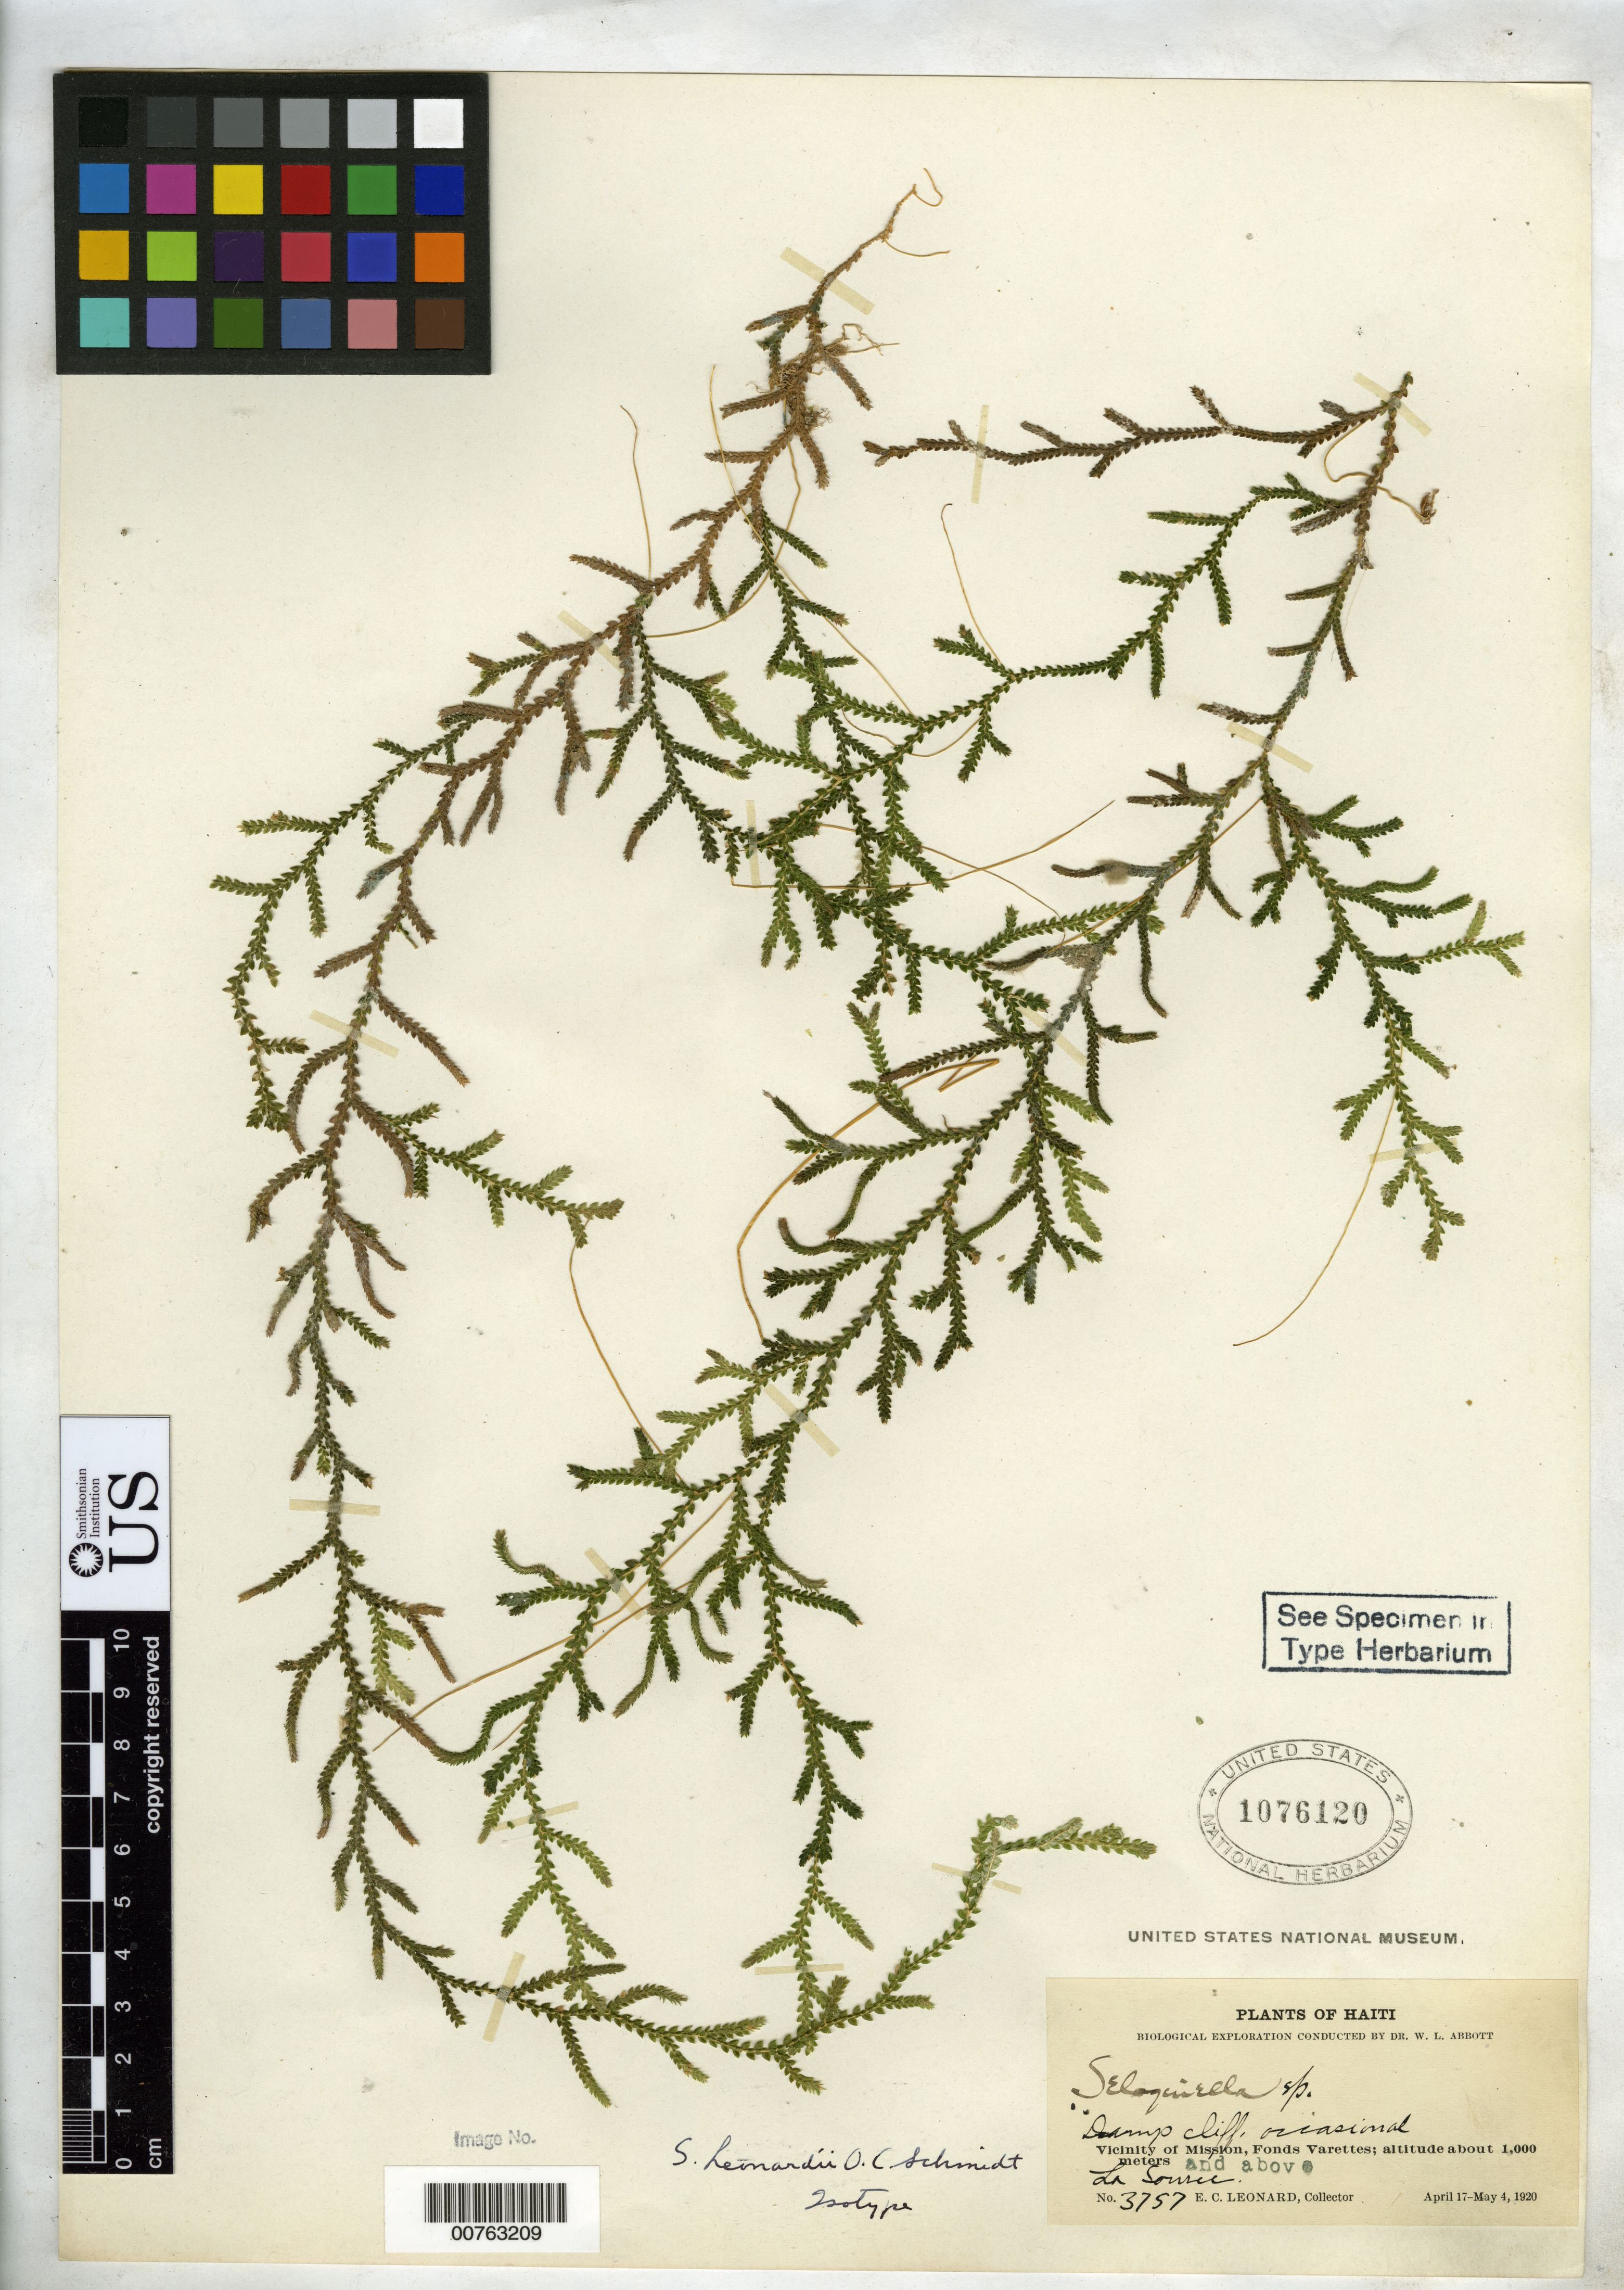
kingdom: Plantae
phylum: Tracheophyta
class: Lycopodiopsida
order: Selaginellales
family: Selaginellaceae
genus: Selaginella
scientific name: Selaginella leonardii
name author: J.J.H. Schmidt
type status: Isotype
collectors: E. C. Leonard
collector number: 3757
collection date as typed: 17 Apr 1920 to 4 May 1920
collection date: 1920-04-17/1920-05-04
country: Haiti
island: Hispaniola Island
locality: Vicinity of Mission, Fonds Varettes.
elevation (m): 1000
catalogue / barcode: US 1076120